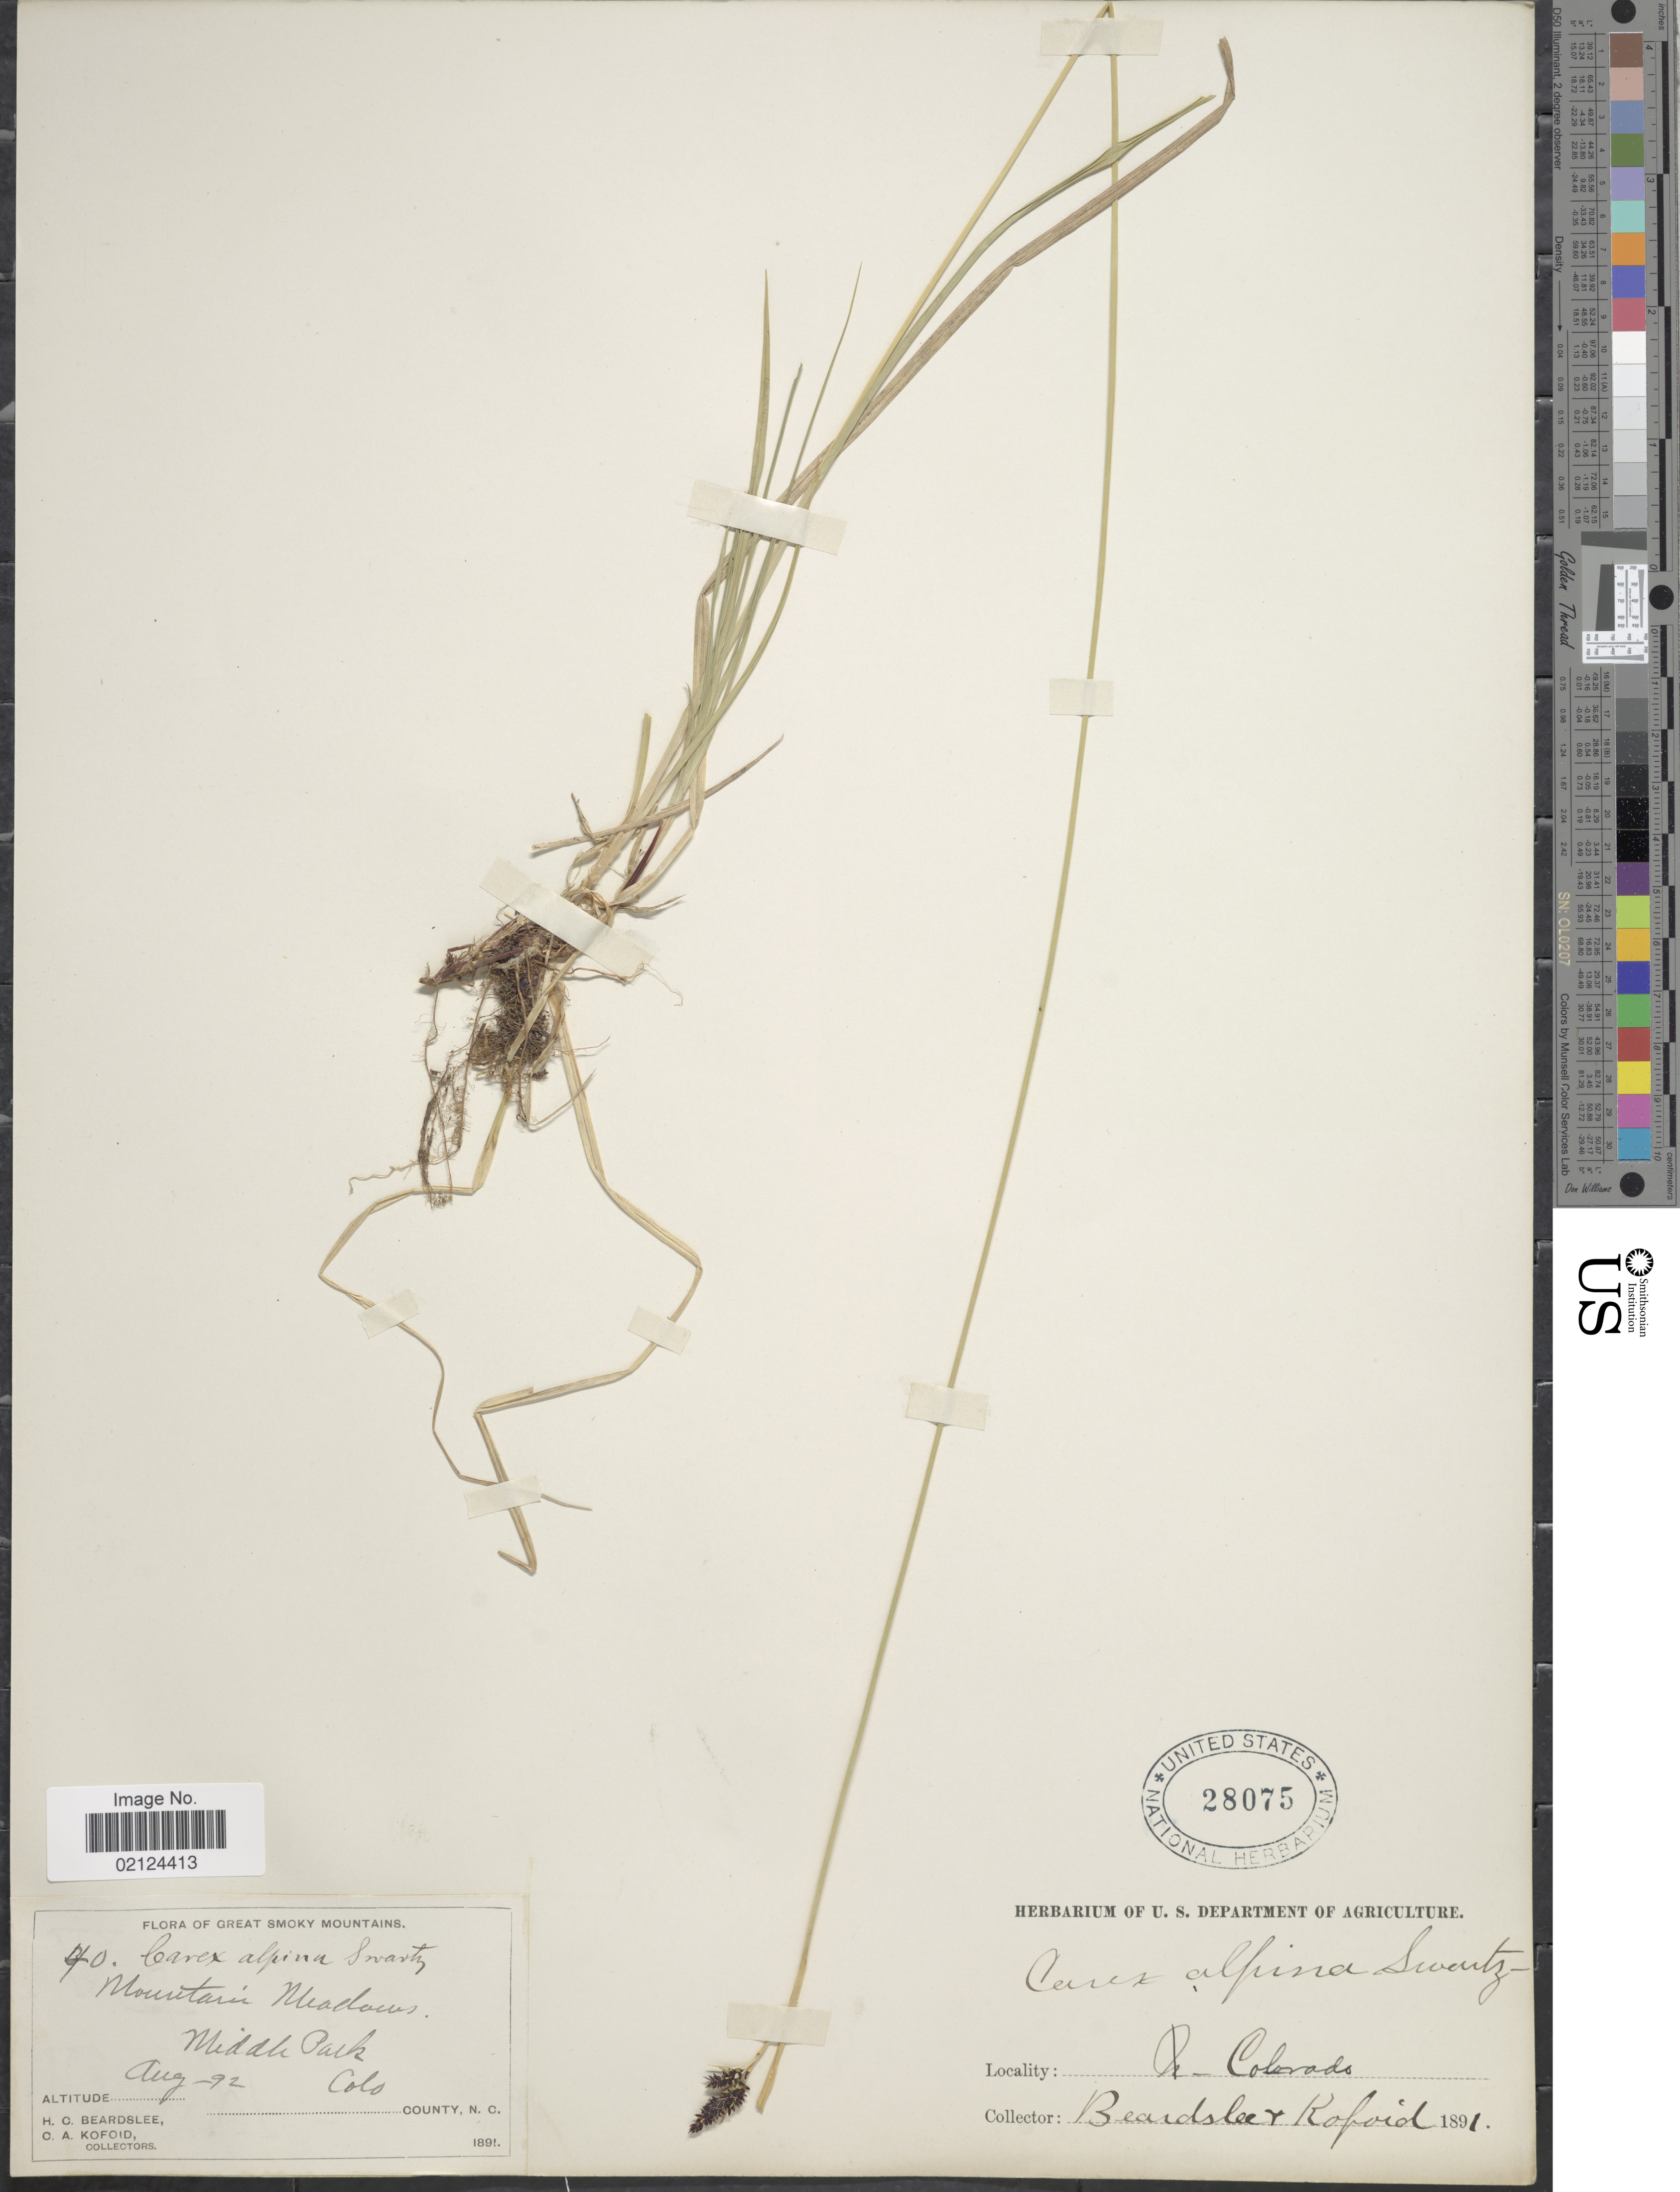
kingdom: Plantae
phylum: Tracheophyta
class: Liliopsida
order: Poales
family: Cyperaceae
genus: Carex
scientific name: Carex media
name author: R. Br.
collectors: H. Beardslee & C. Kofoid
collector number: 40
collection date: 1892-08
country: United States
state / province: Colorado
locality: Mountain Meadows, Middle Park, Great Smoky Mountains. County, N. C. [unsure placement]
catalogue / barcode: US 28075